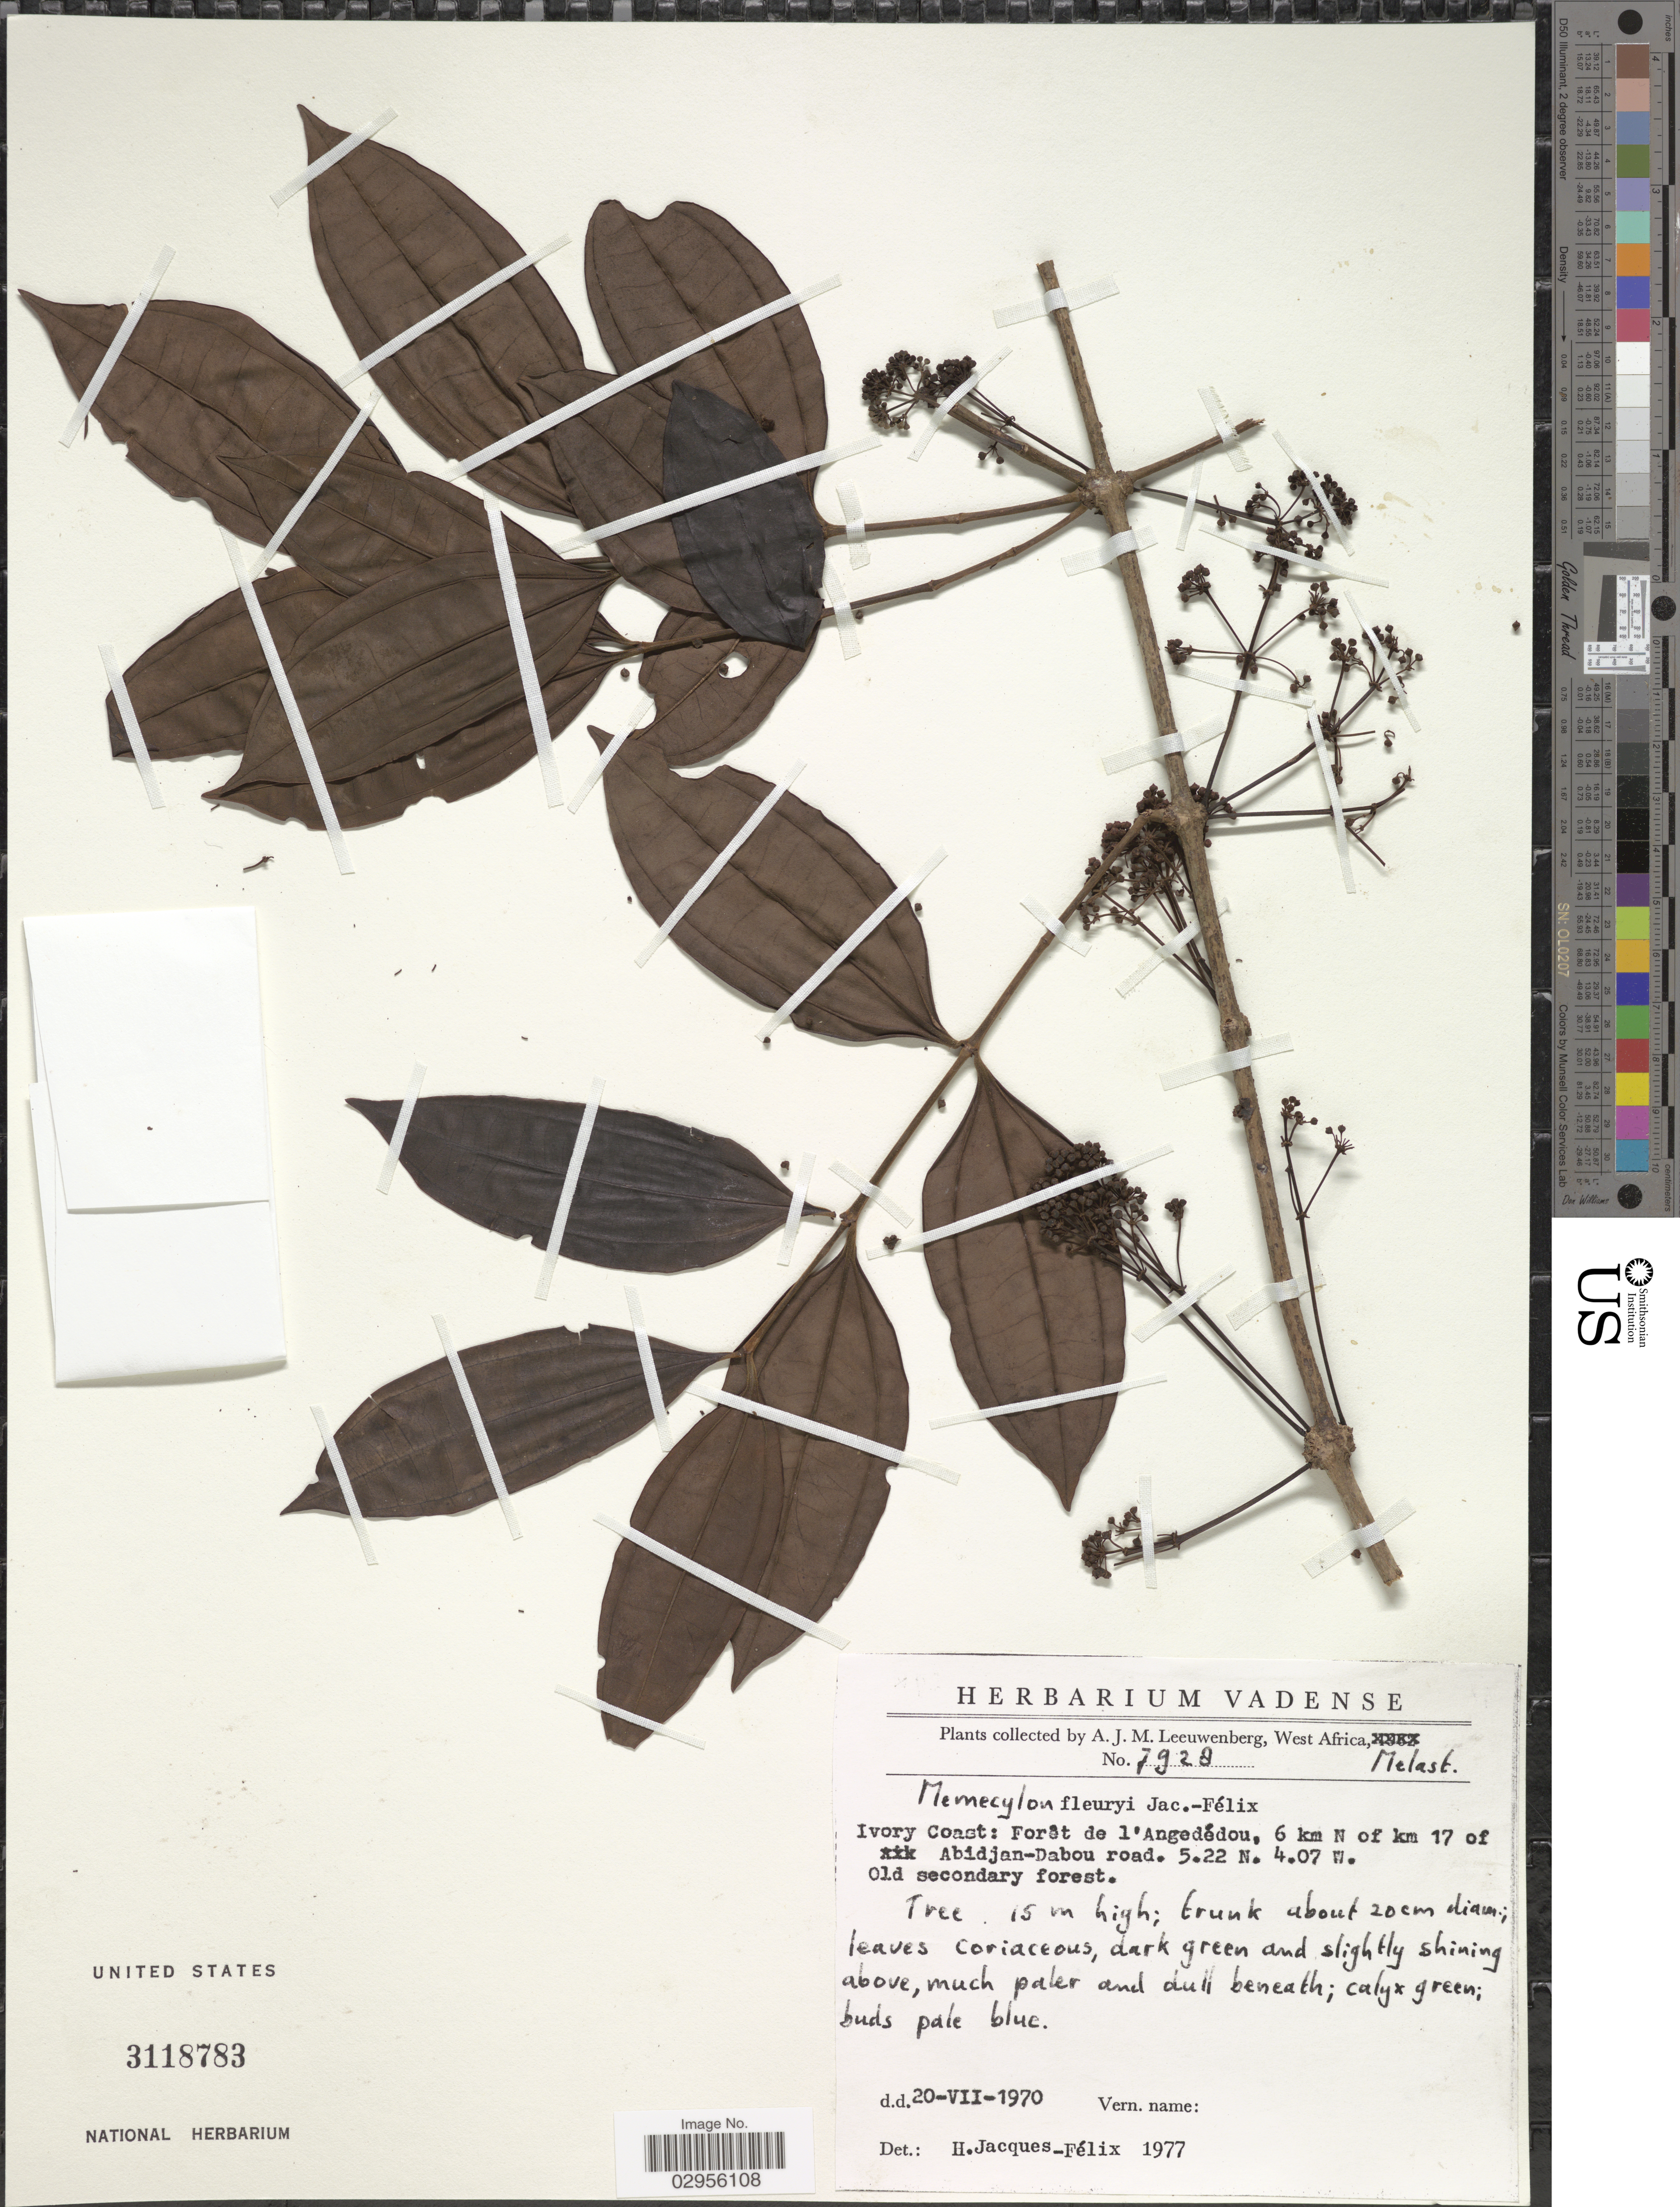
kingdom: Plantae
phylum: Tracheophyta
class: Magnoliopsida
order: Myrtales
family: Melastomataceae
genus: Memecylon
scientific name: Memecylon fleuryi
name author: Jacq.-Fél.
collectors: A. J. M. Leeuwenberg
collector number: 7928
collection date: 1970-07-20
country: Ivory Coast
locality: West Africa. Forêt de l'Angedédou, 6 km N of km 17 of Abidjan-Dabou road.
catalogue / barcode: US 3118783